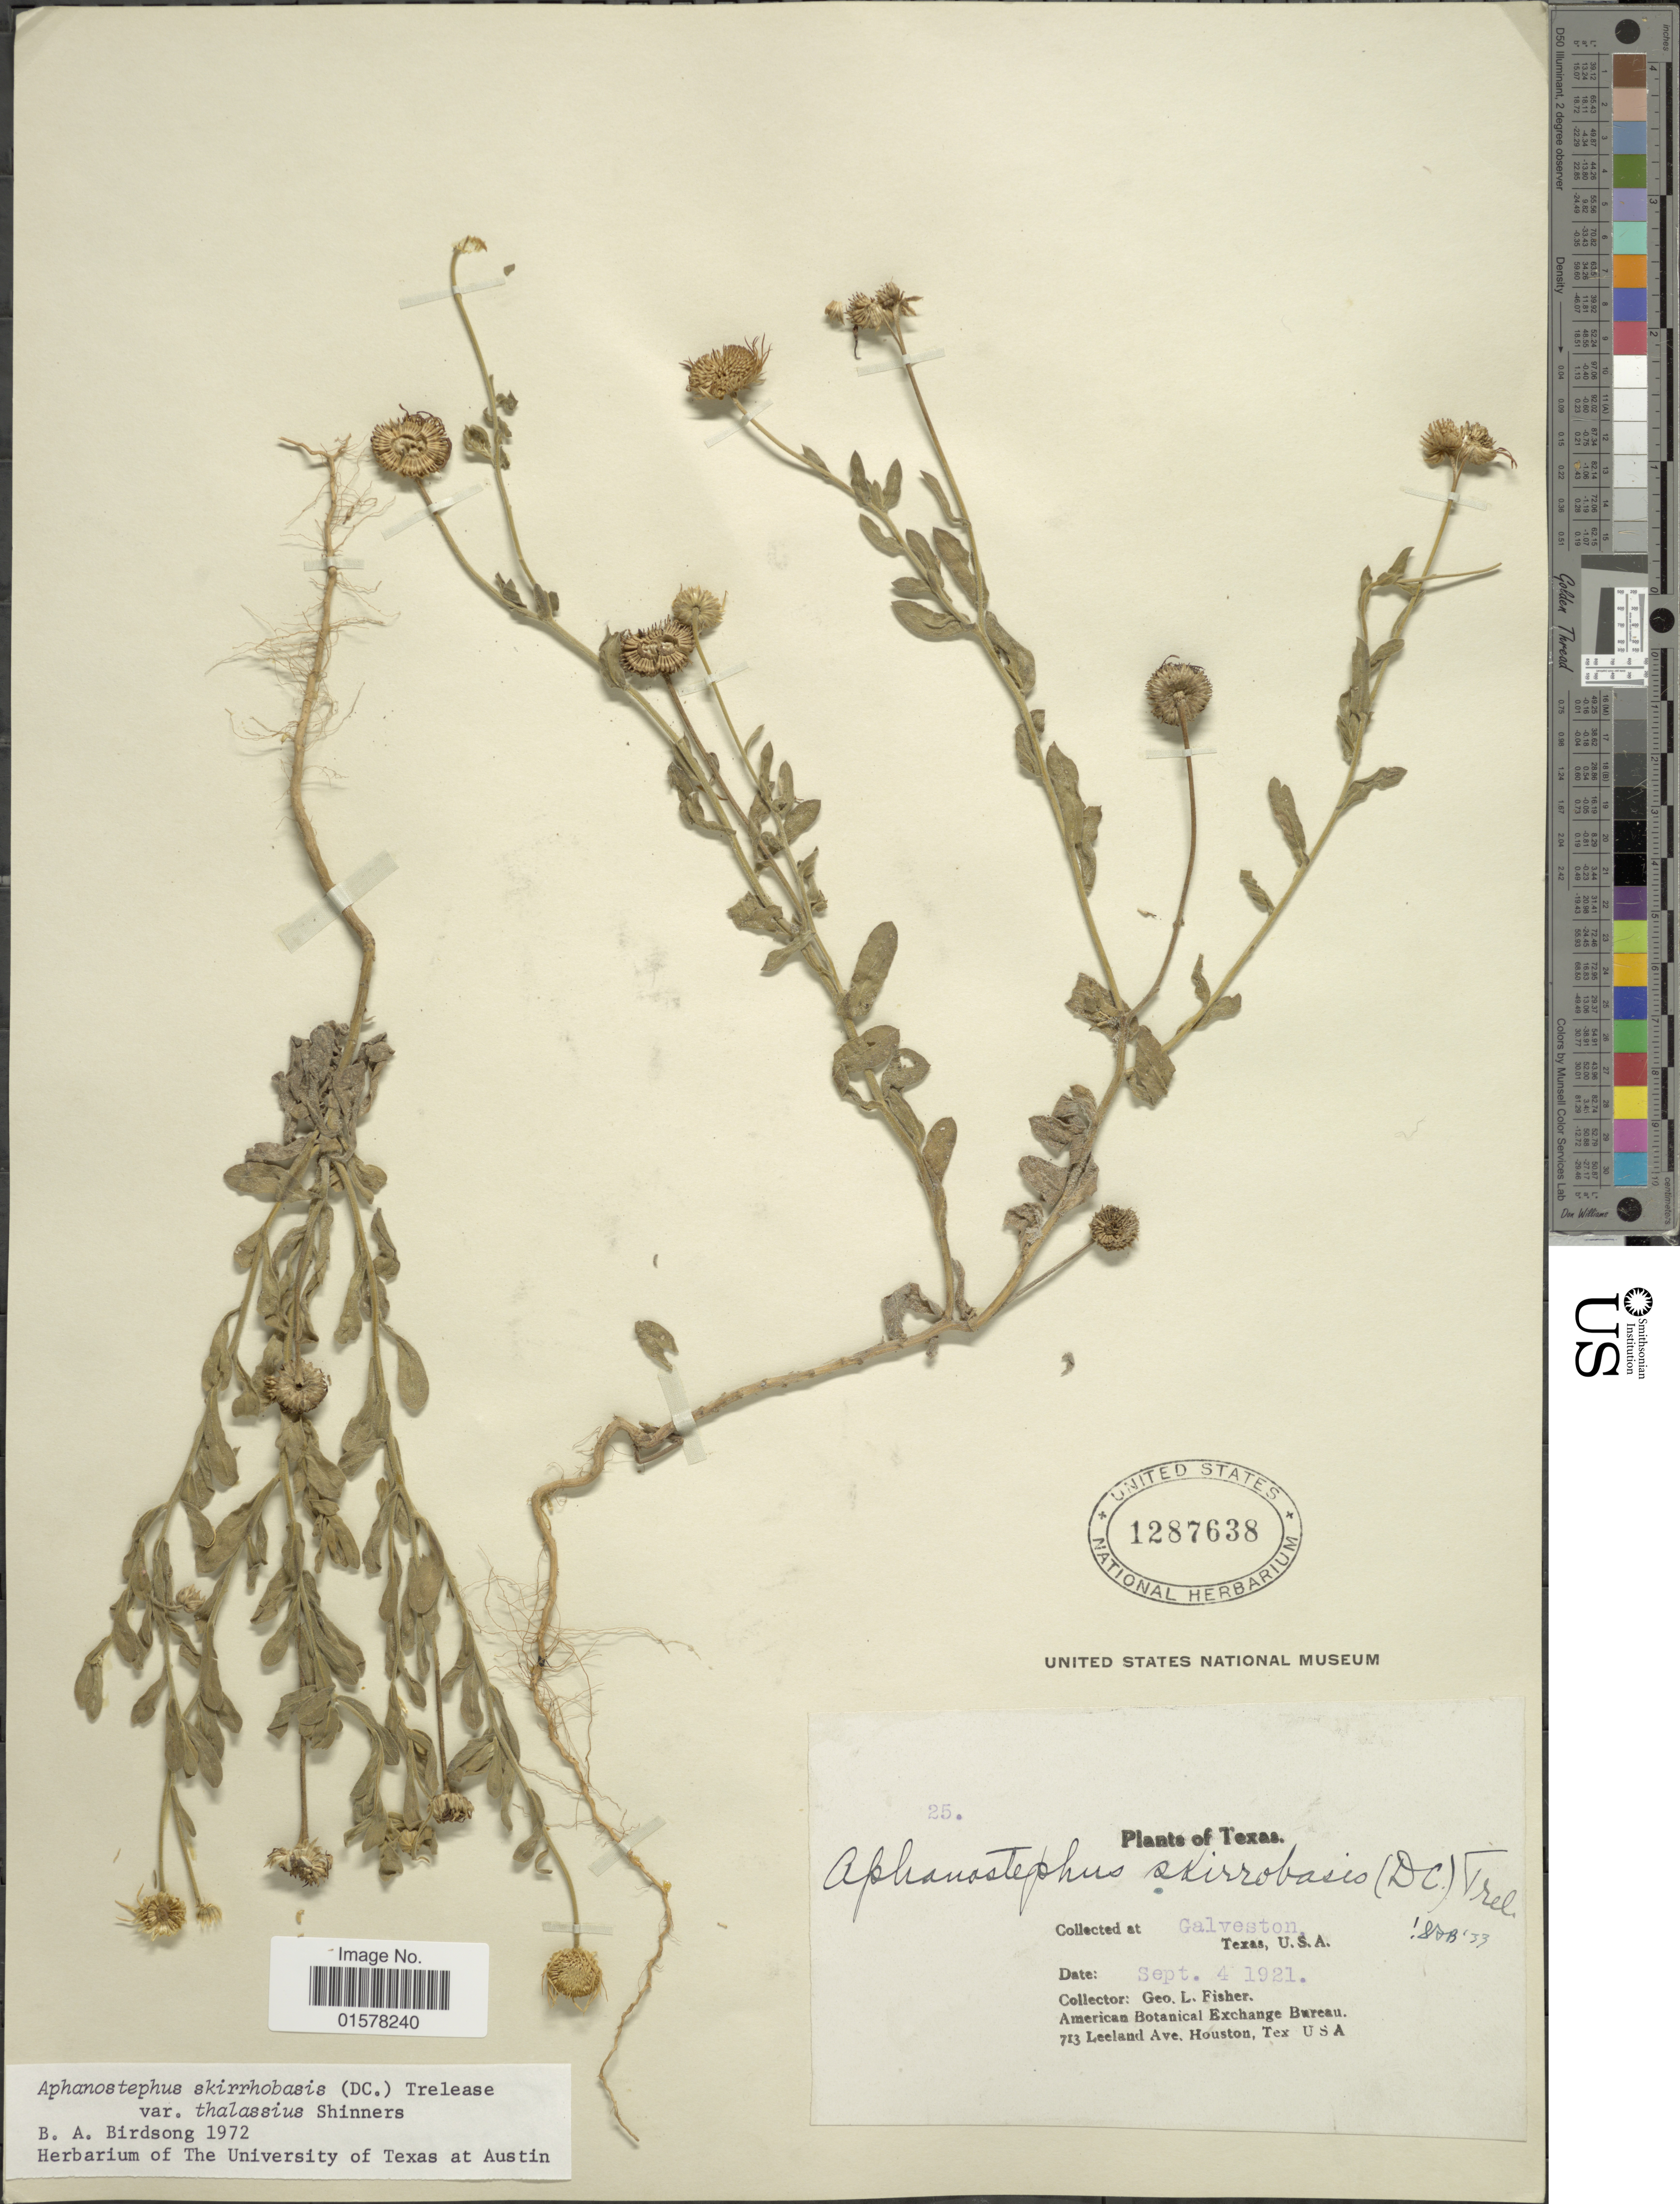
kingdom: Plantae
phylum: Tracheophyta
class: Magnoliopsida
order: Asterales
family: Asteraceae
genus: Aphanostephus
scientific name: Aphanostephus skirrhobasis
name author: (DC.) Trel. ex Coville & Branner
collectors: G. L. Fisher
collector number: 25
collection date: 1921-09-04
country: United States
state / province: Texas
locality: Galveston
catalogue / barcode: US 1287638